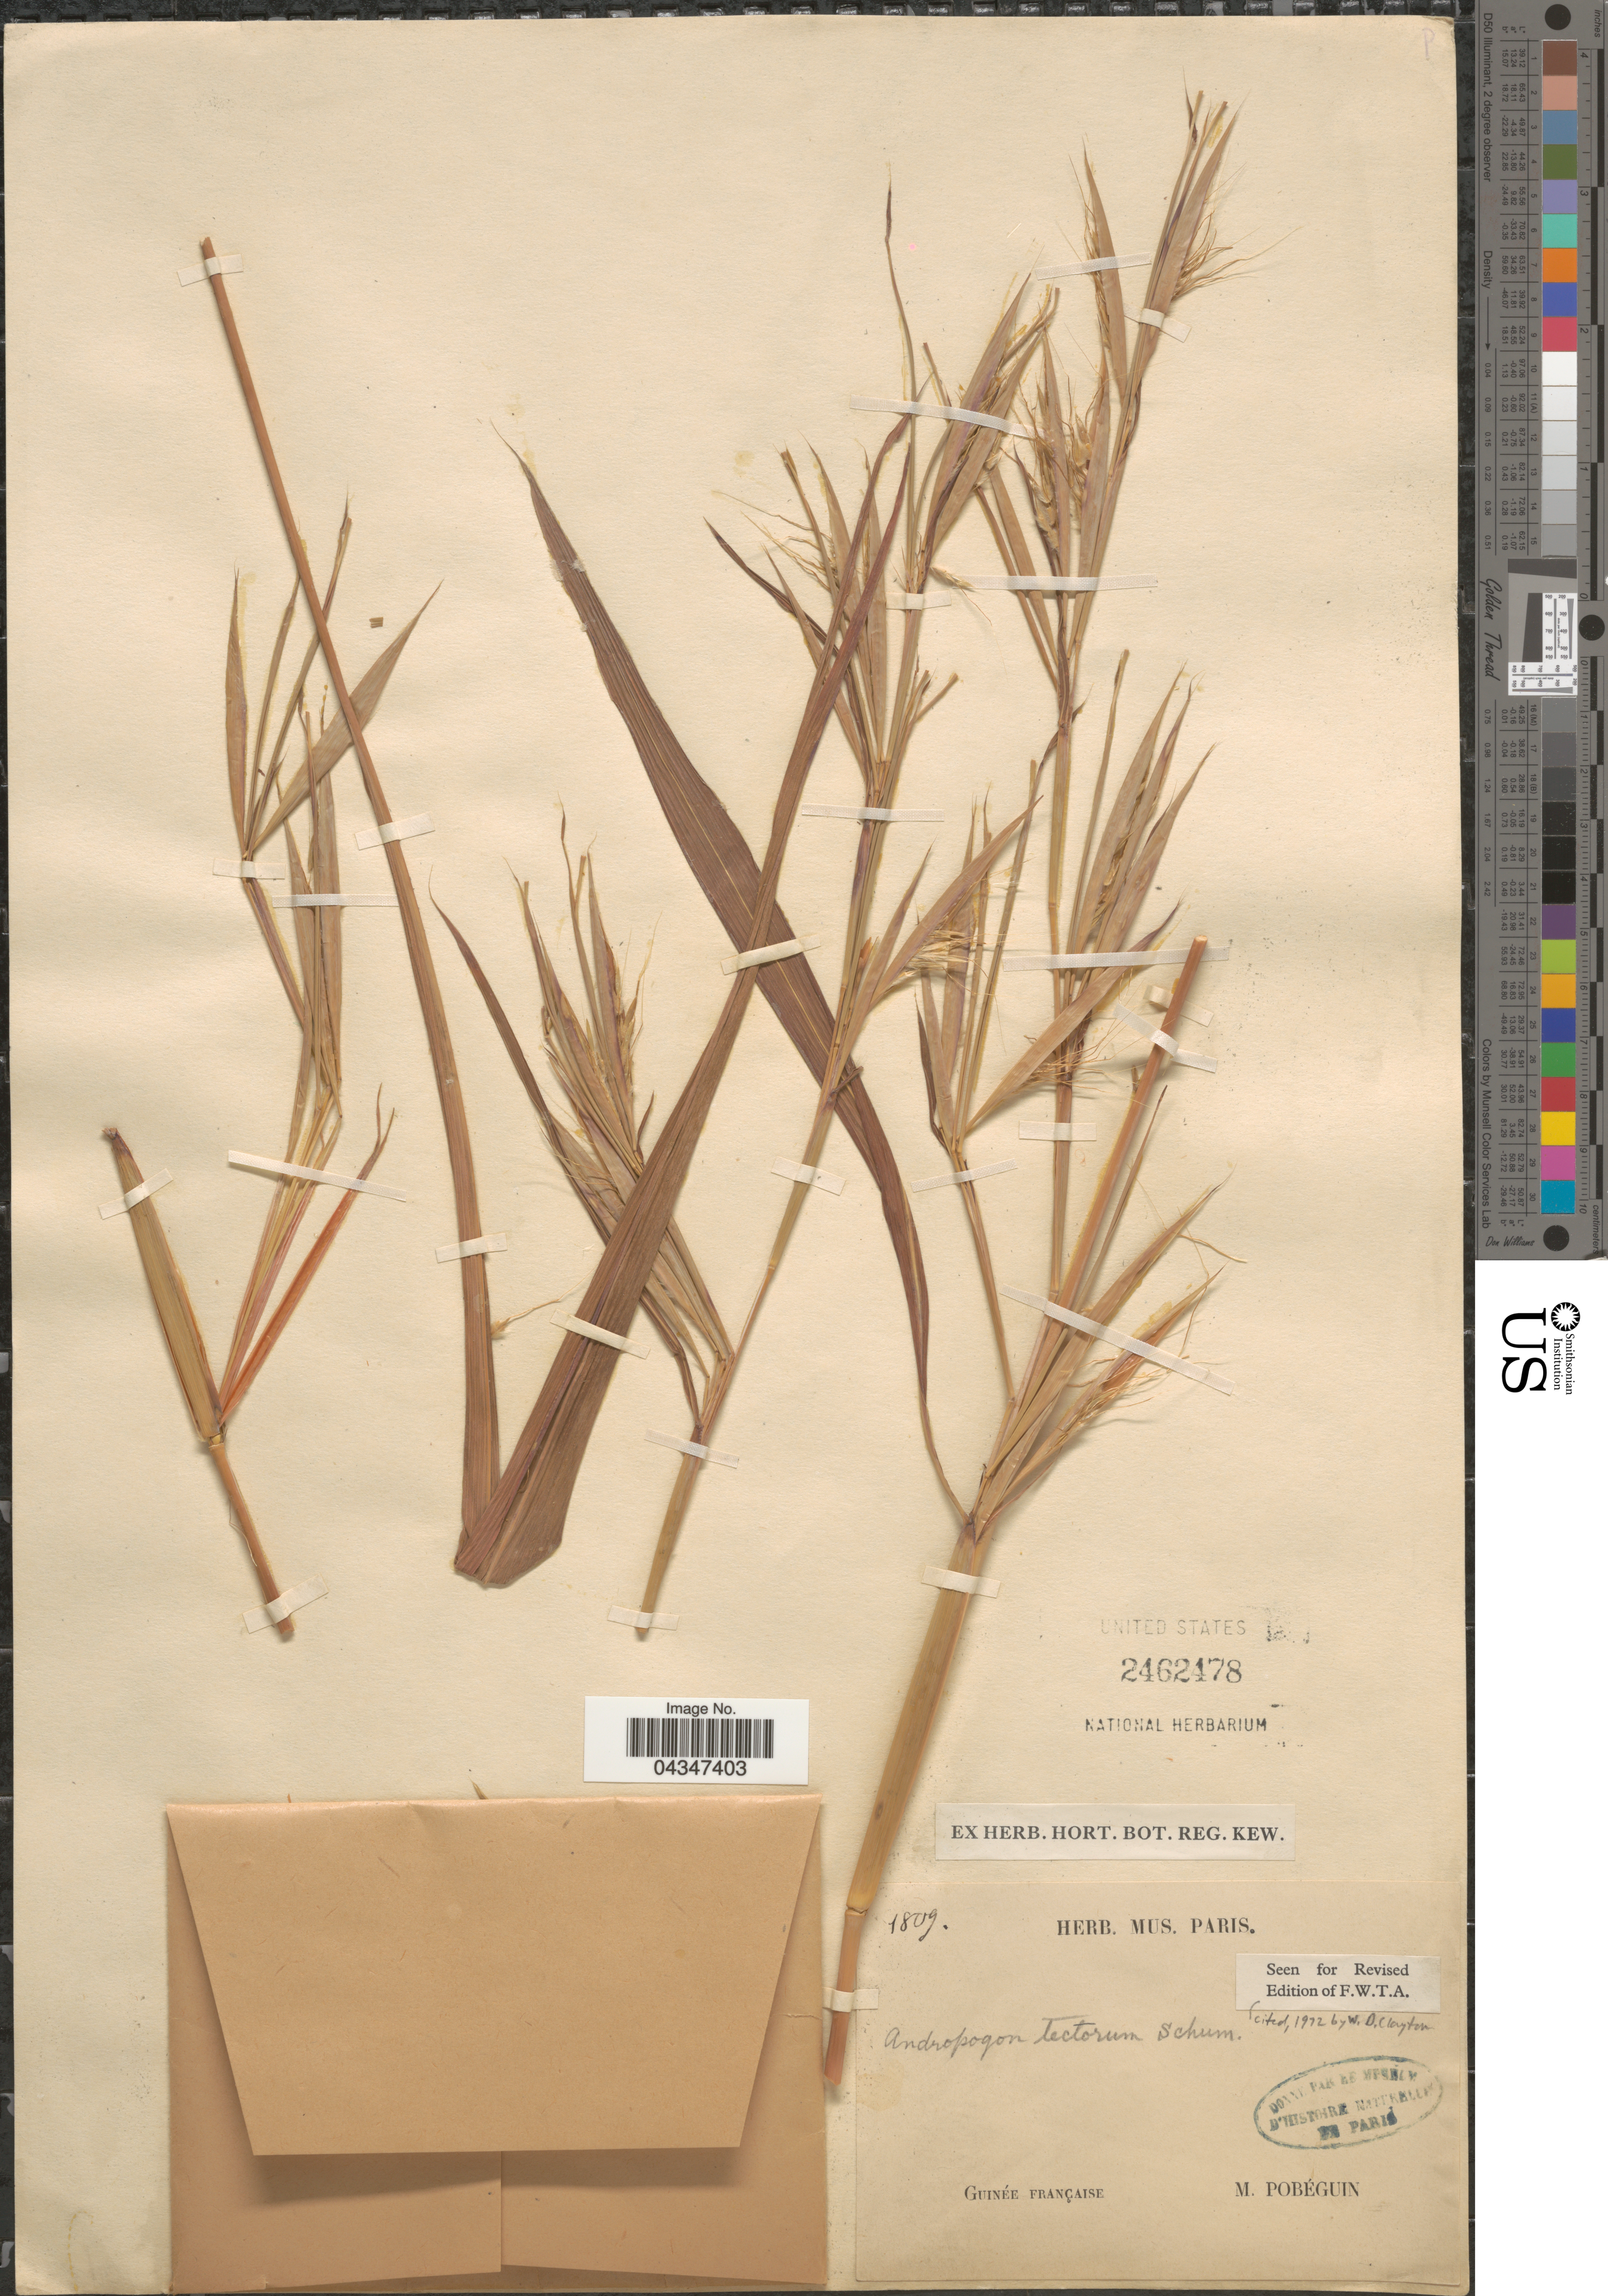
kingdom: Plantae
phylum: Tracheophyta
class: Liliopsida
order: Poales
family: Poaceae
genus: Andropogon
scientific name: Andropogon tectorum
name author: Schumach. & Thonn.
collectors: M. Pobéguin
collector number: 1809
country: French Guiana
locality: Guinée Française.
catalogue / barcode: US 2462478